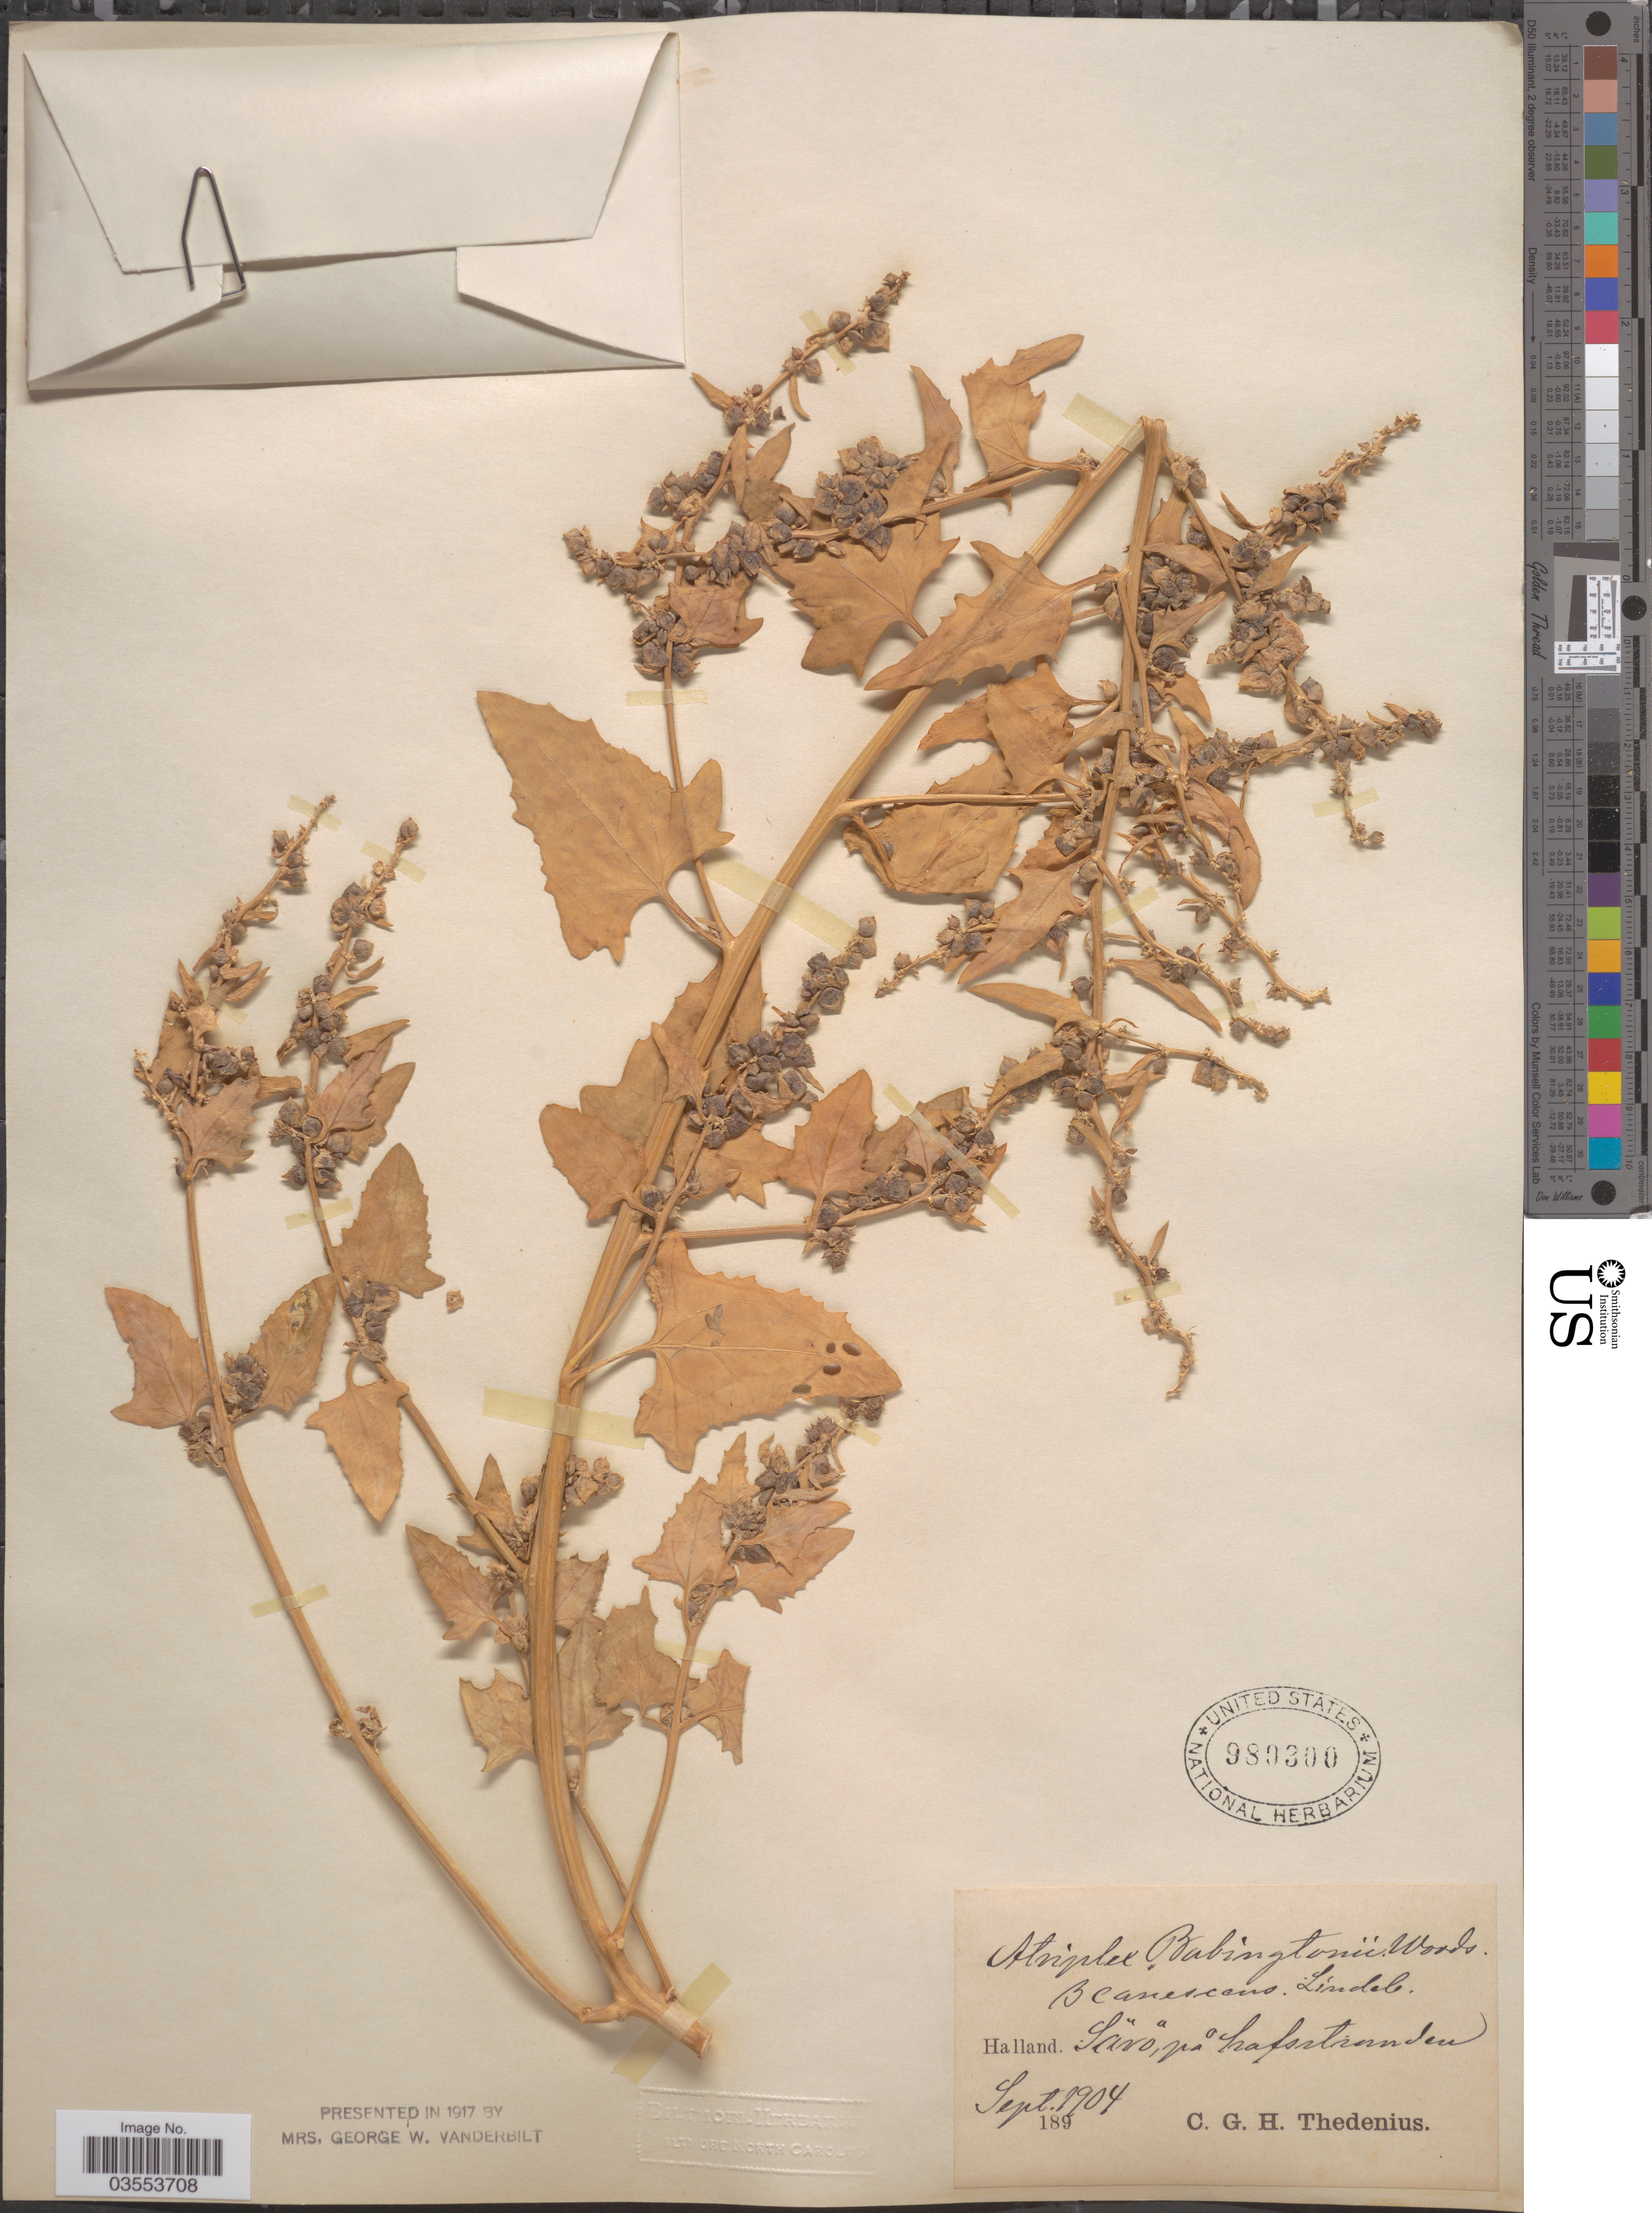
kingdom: Plantae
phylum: Tracheophyta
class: Magnoliopsida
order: Caryophyllales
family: Amaranthaceae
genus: Atriplex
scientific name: Atriplex babingtonii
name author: J. Woods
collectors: C. Thedenius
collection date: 1904-09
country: Sweden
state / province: Halland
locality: Särö, på hafsstranden.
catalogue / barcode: US 980300